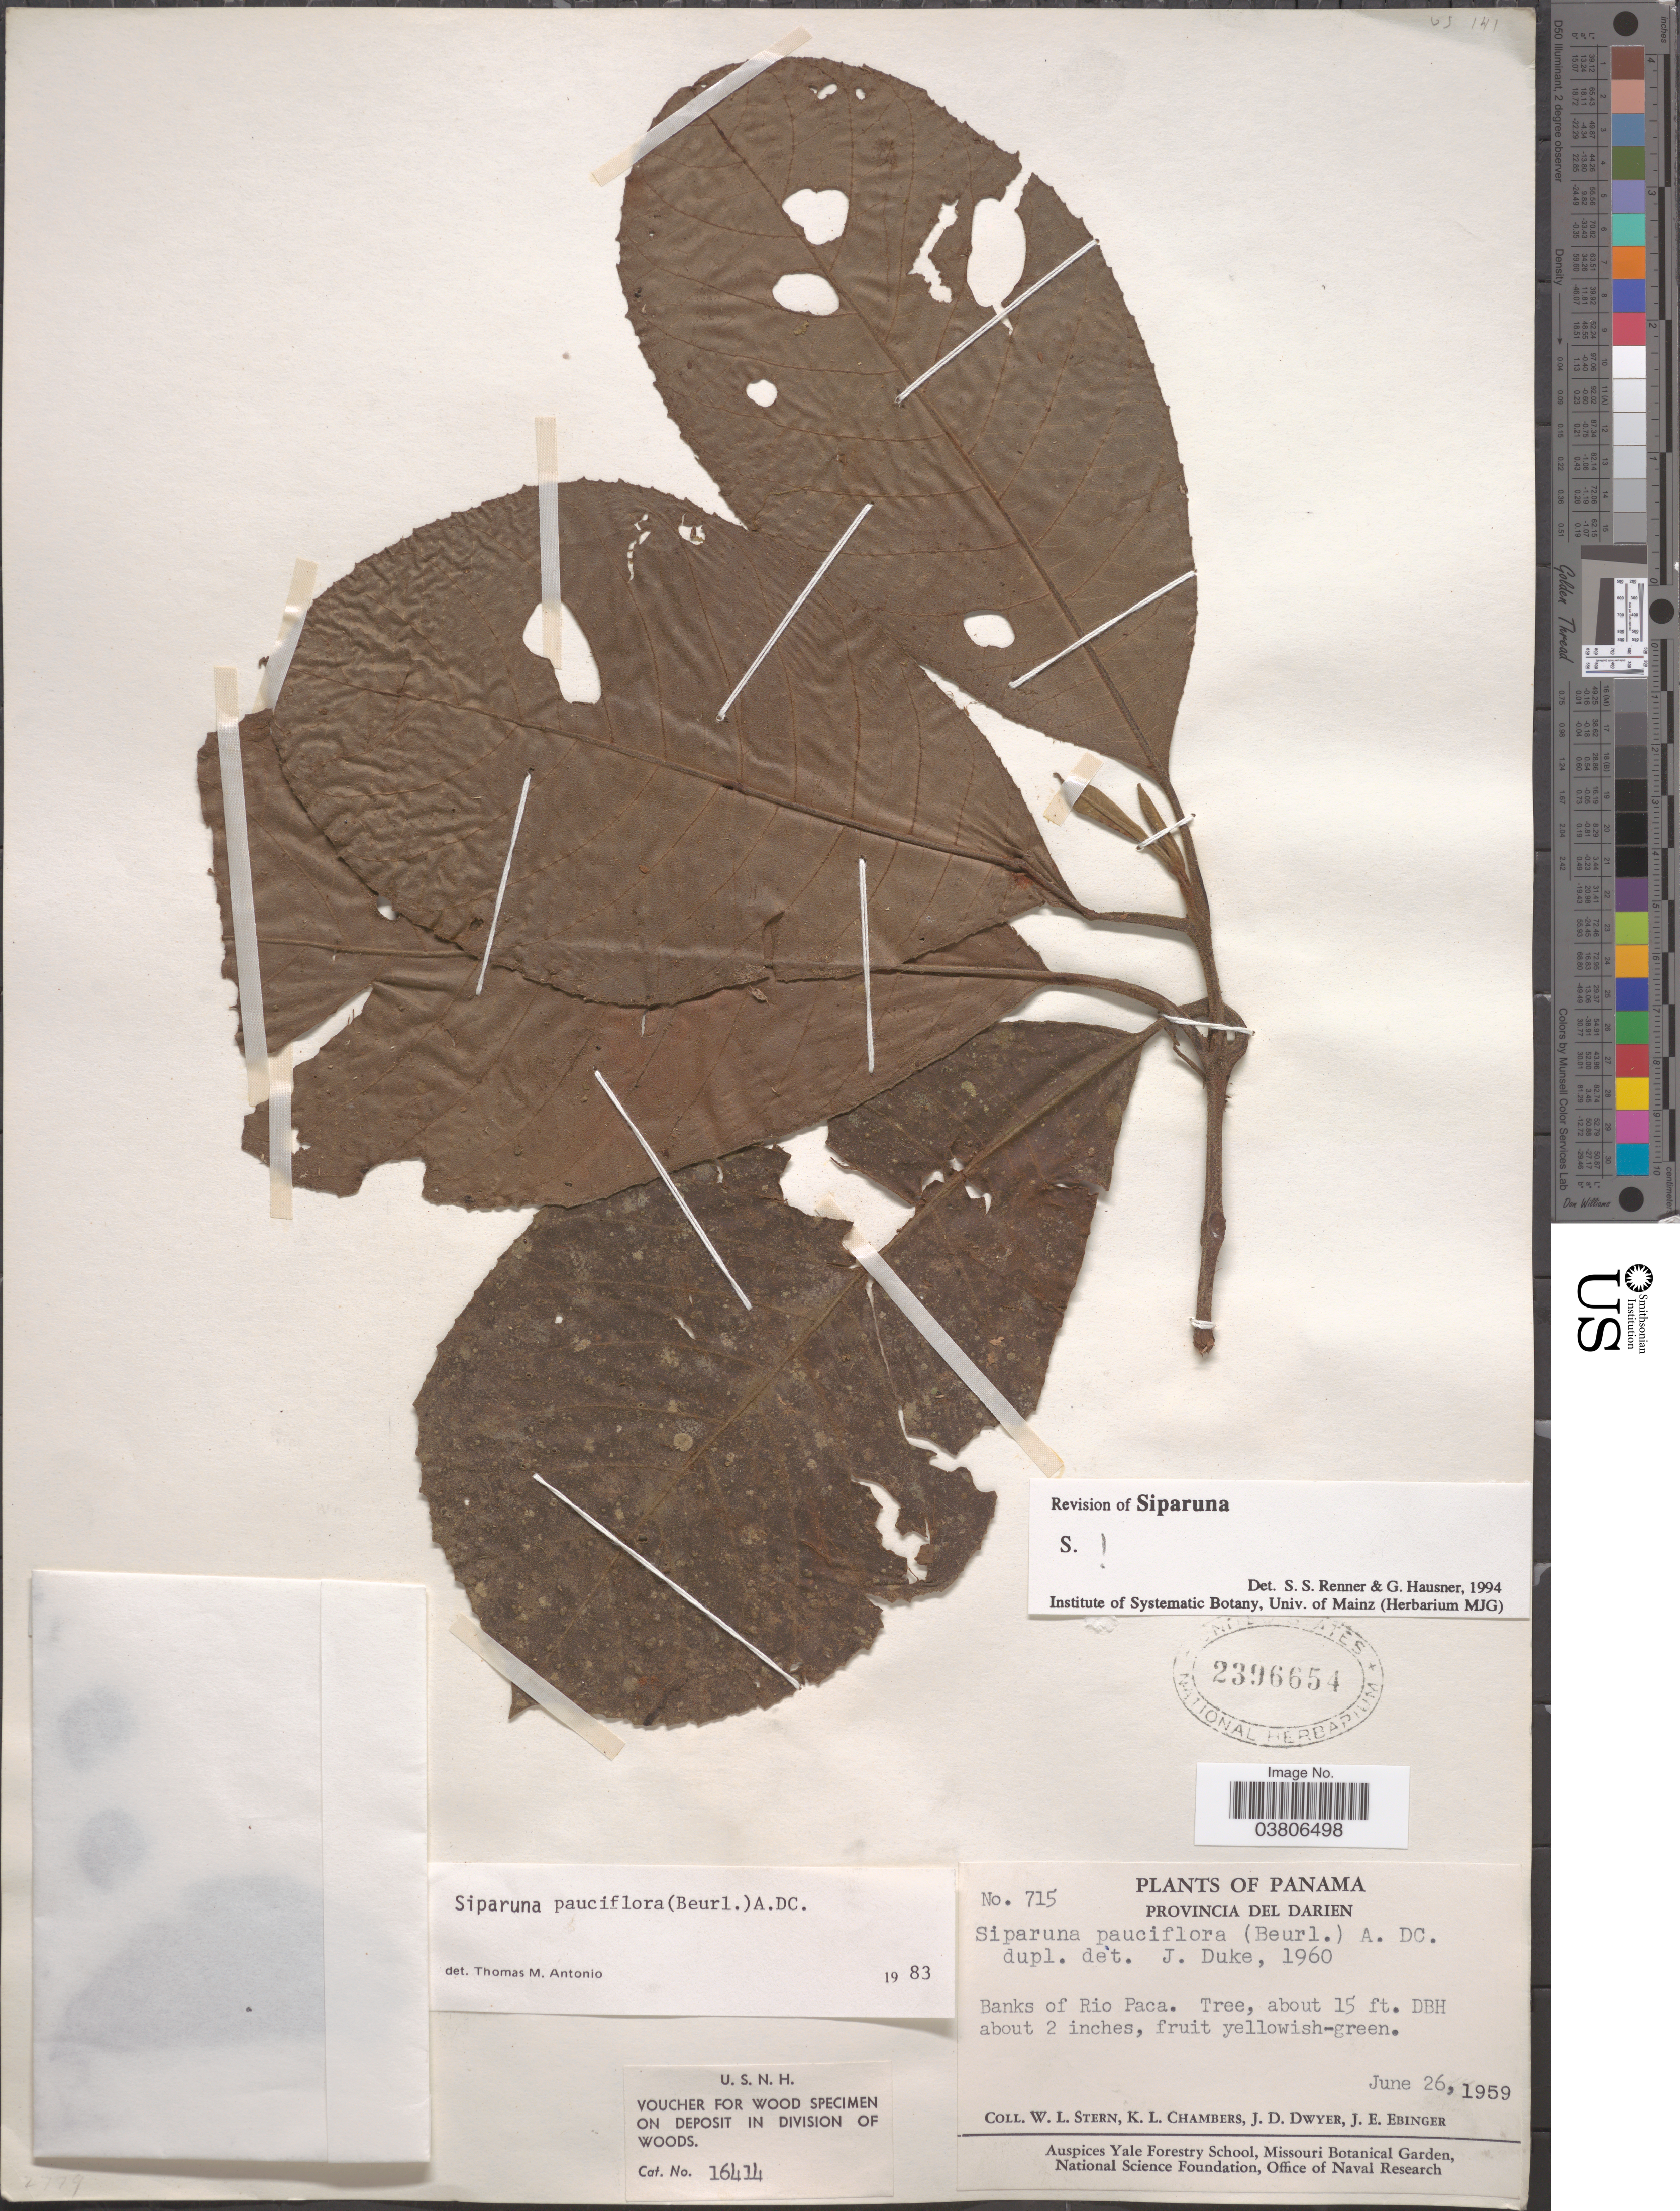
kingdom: Plantae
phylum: Tracheophyta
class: Magnoliopsida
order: Laurales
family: Siparunaceae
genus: Siparuna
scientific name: Siparuna pauciflora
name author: (Beurling) A. DC.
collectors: W. L. Stern, K. Chambers, J. D. Dwyer & J. Ebinger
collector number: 715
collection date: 1959-06-26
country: Panama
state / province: Darien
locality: Banks of Rio Paca.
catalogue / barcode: US 2396654